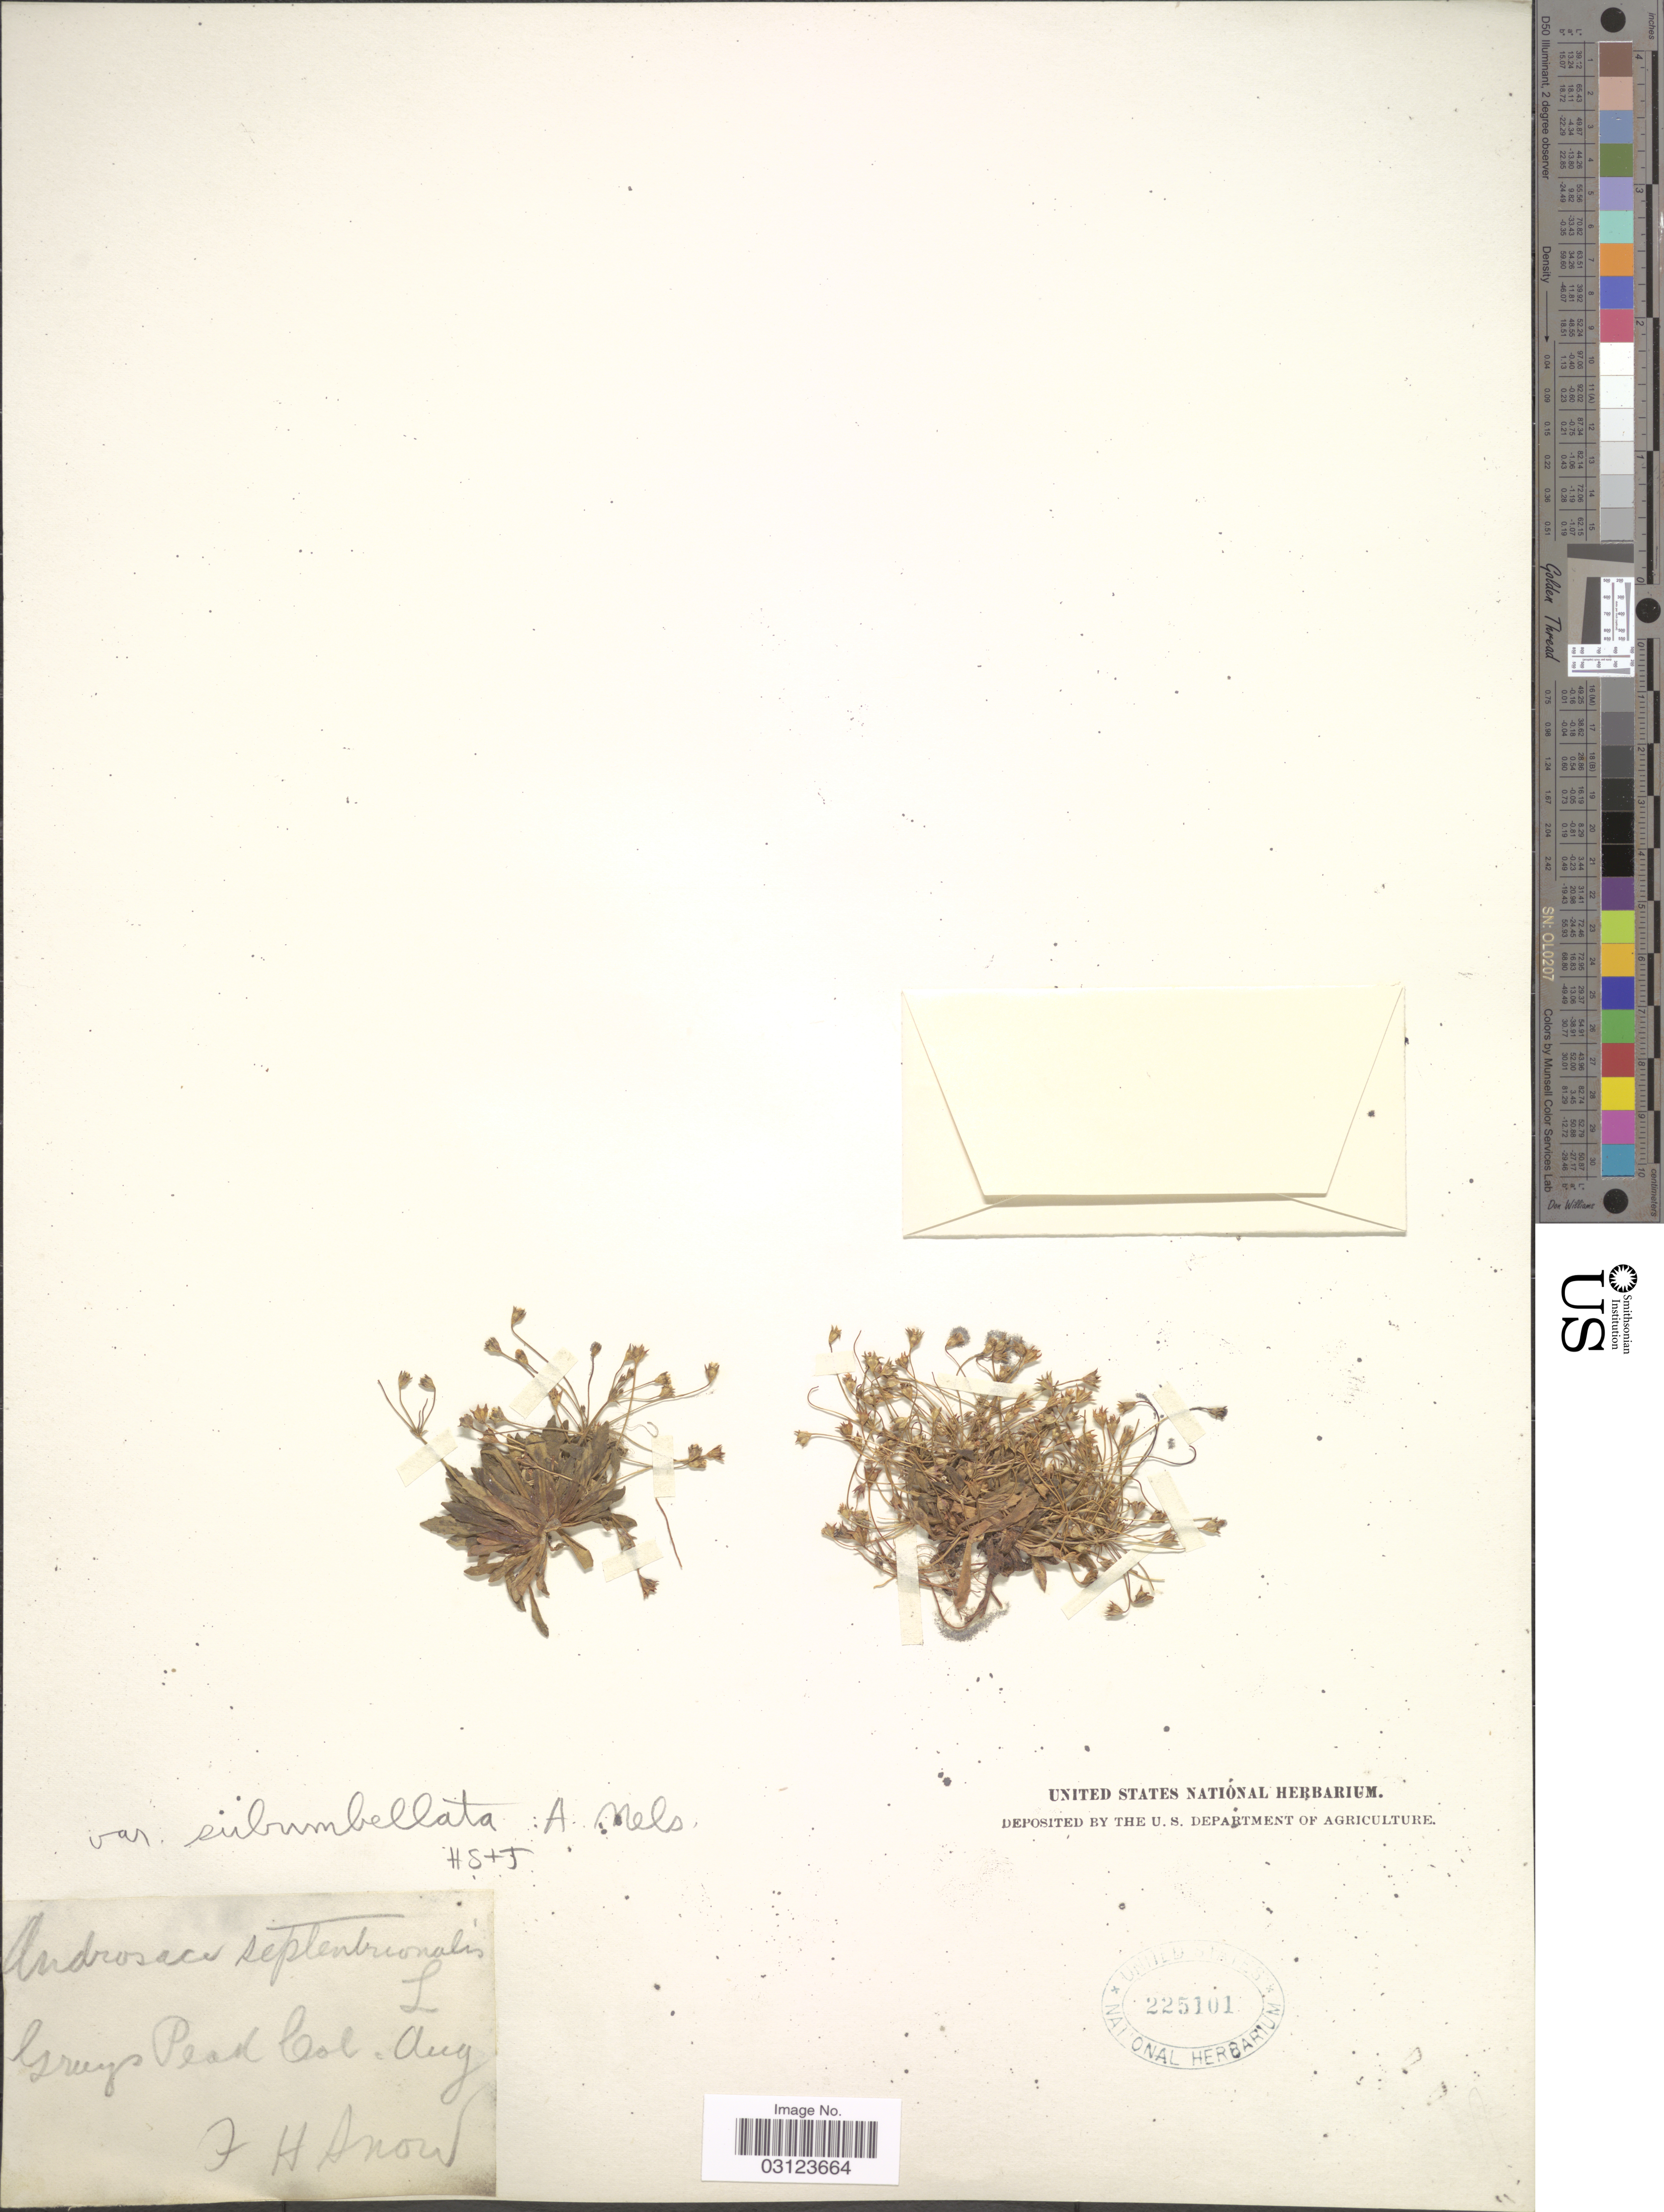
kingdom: Plantae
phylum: Tracheophyta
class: Magnoliopsida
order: Ericales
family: Primulaceae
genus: Androsace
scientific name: Androsace septentrionalis subsp. subumbellata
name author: (A. Nelson) G.T. Robbins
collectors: J. H. Snow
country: United States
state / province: Colorado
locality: Grays Peak.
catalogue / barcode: US 225101